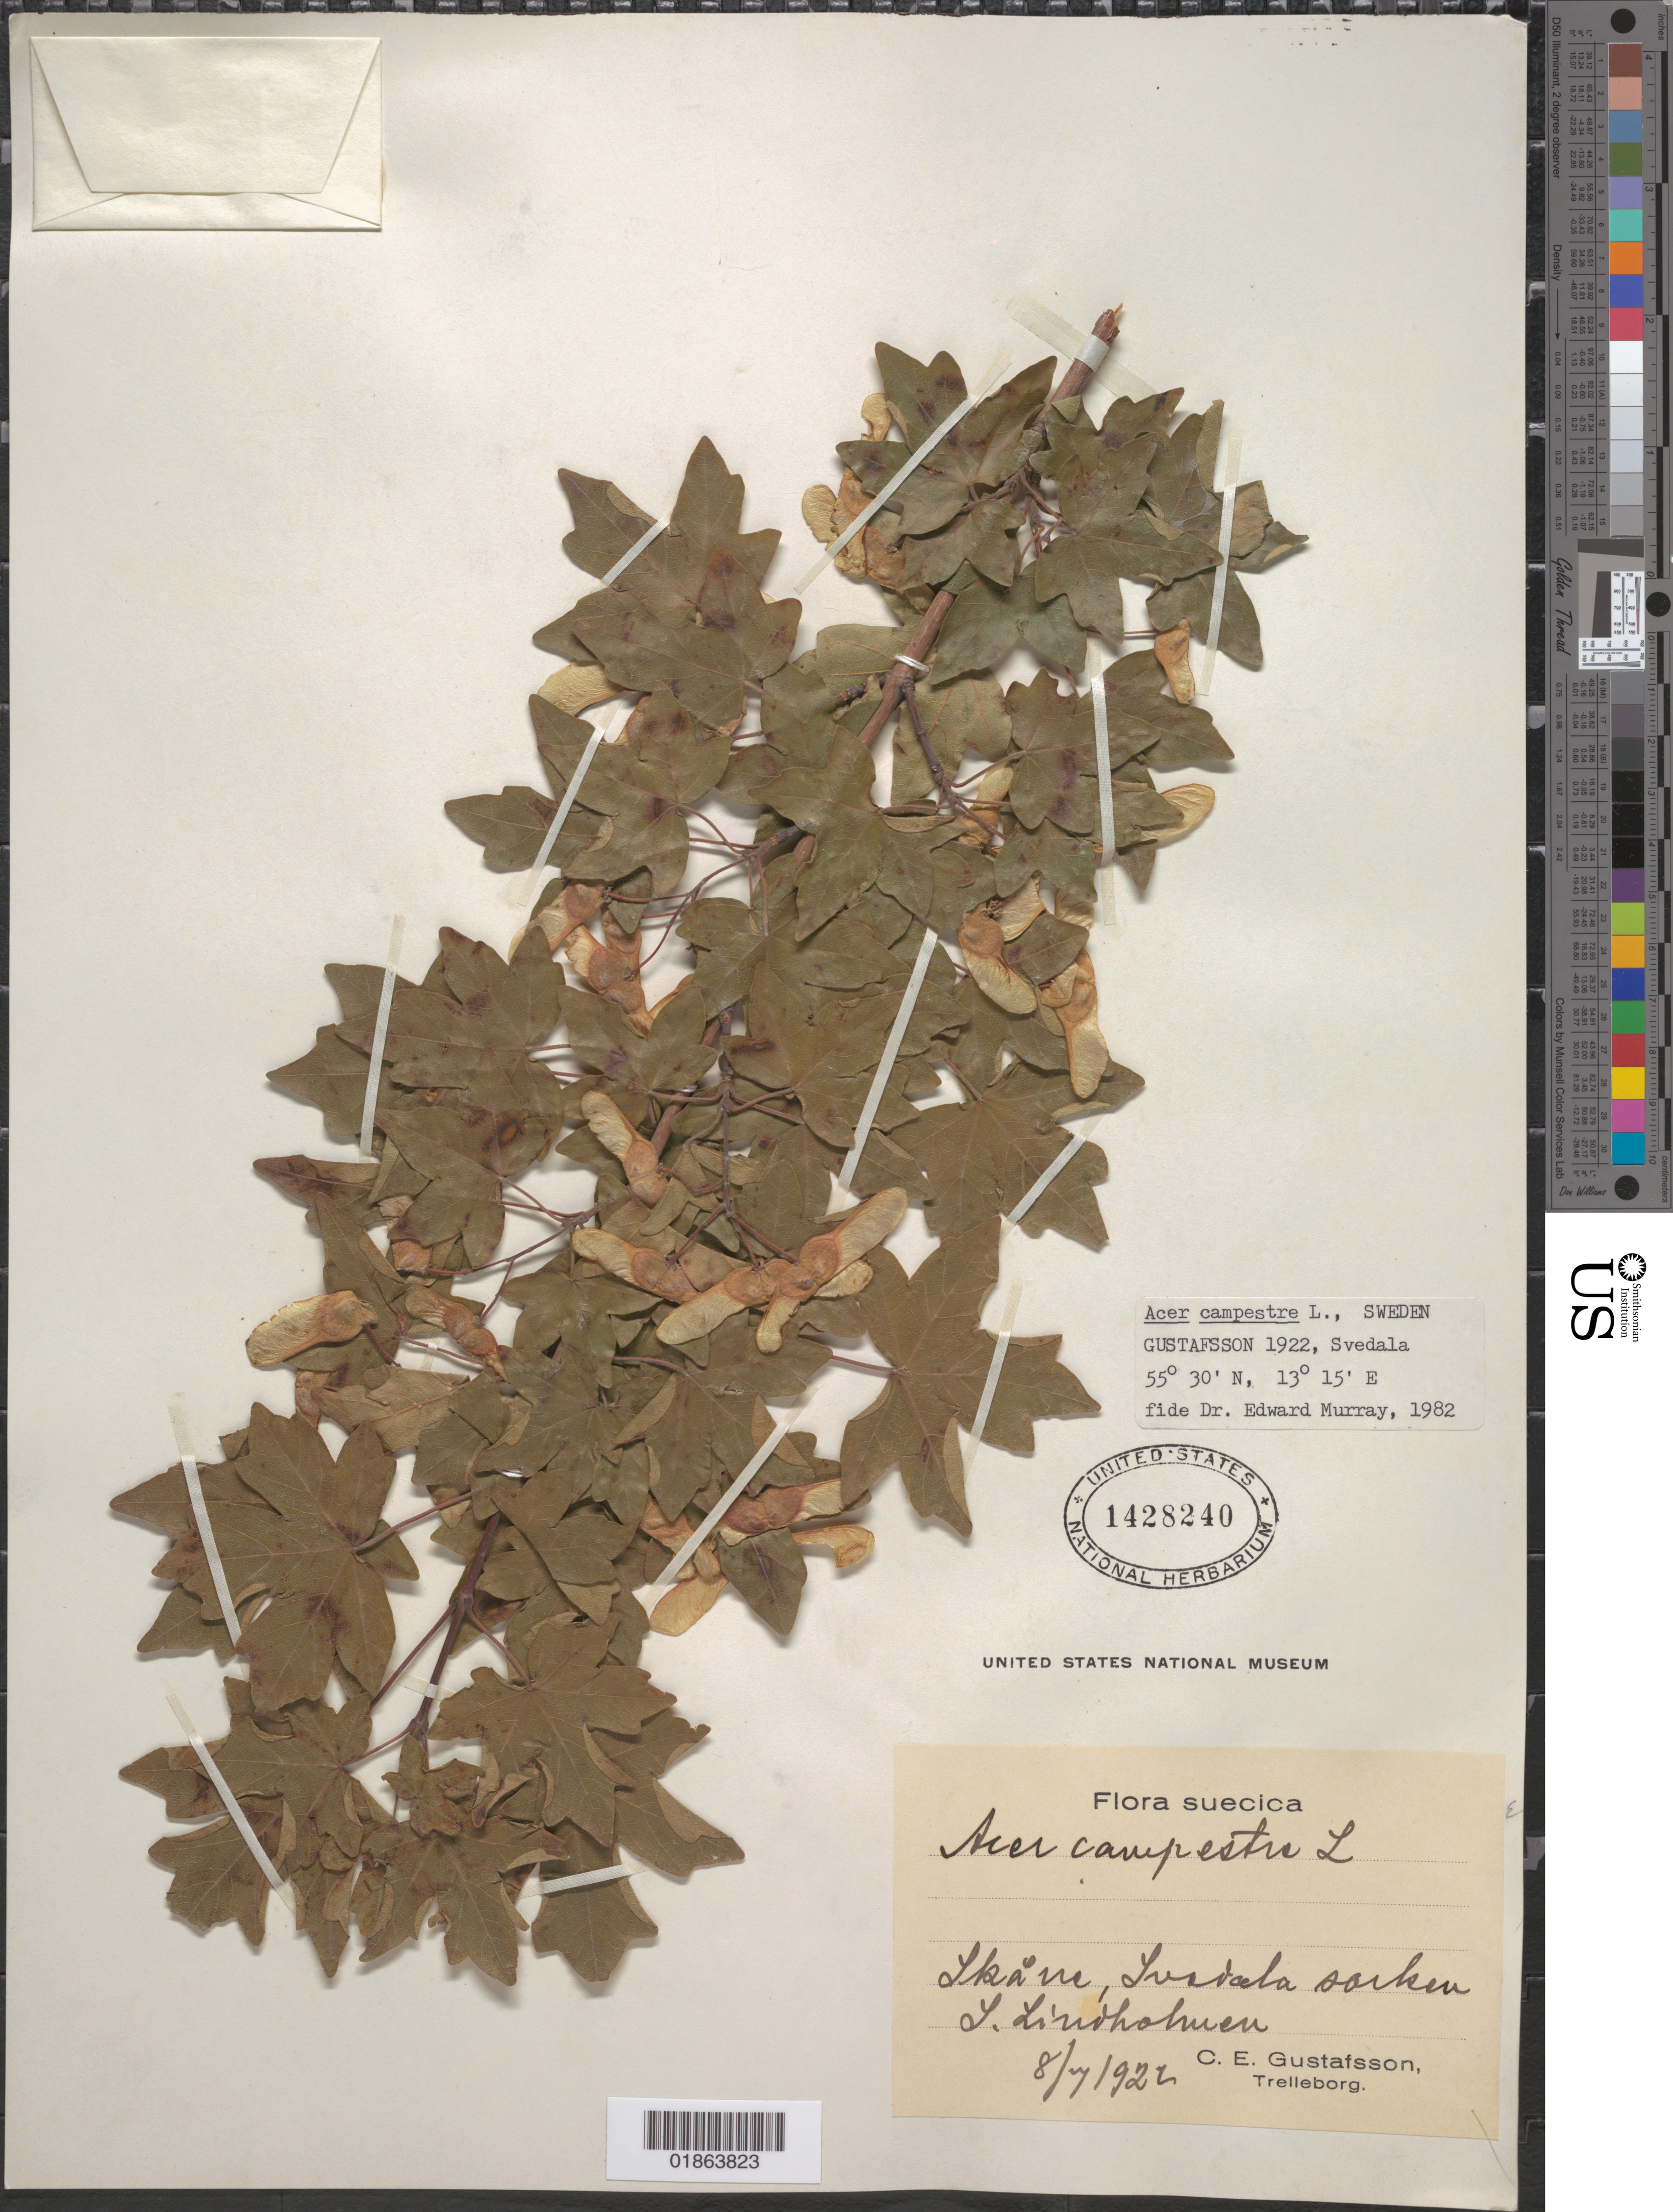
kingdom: Plantae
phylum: Tracheophyta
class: Magnoliopsida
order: Sapindales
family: Sapindaceae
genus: Acer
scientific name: Acer campestre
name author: L.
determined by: Murray, Edward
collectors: C. Gustafsson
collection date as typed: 8/7/1922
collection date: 1922-08-07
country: Sweden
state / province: Skåne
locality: Svedala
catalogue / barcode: US 1428240